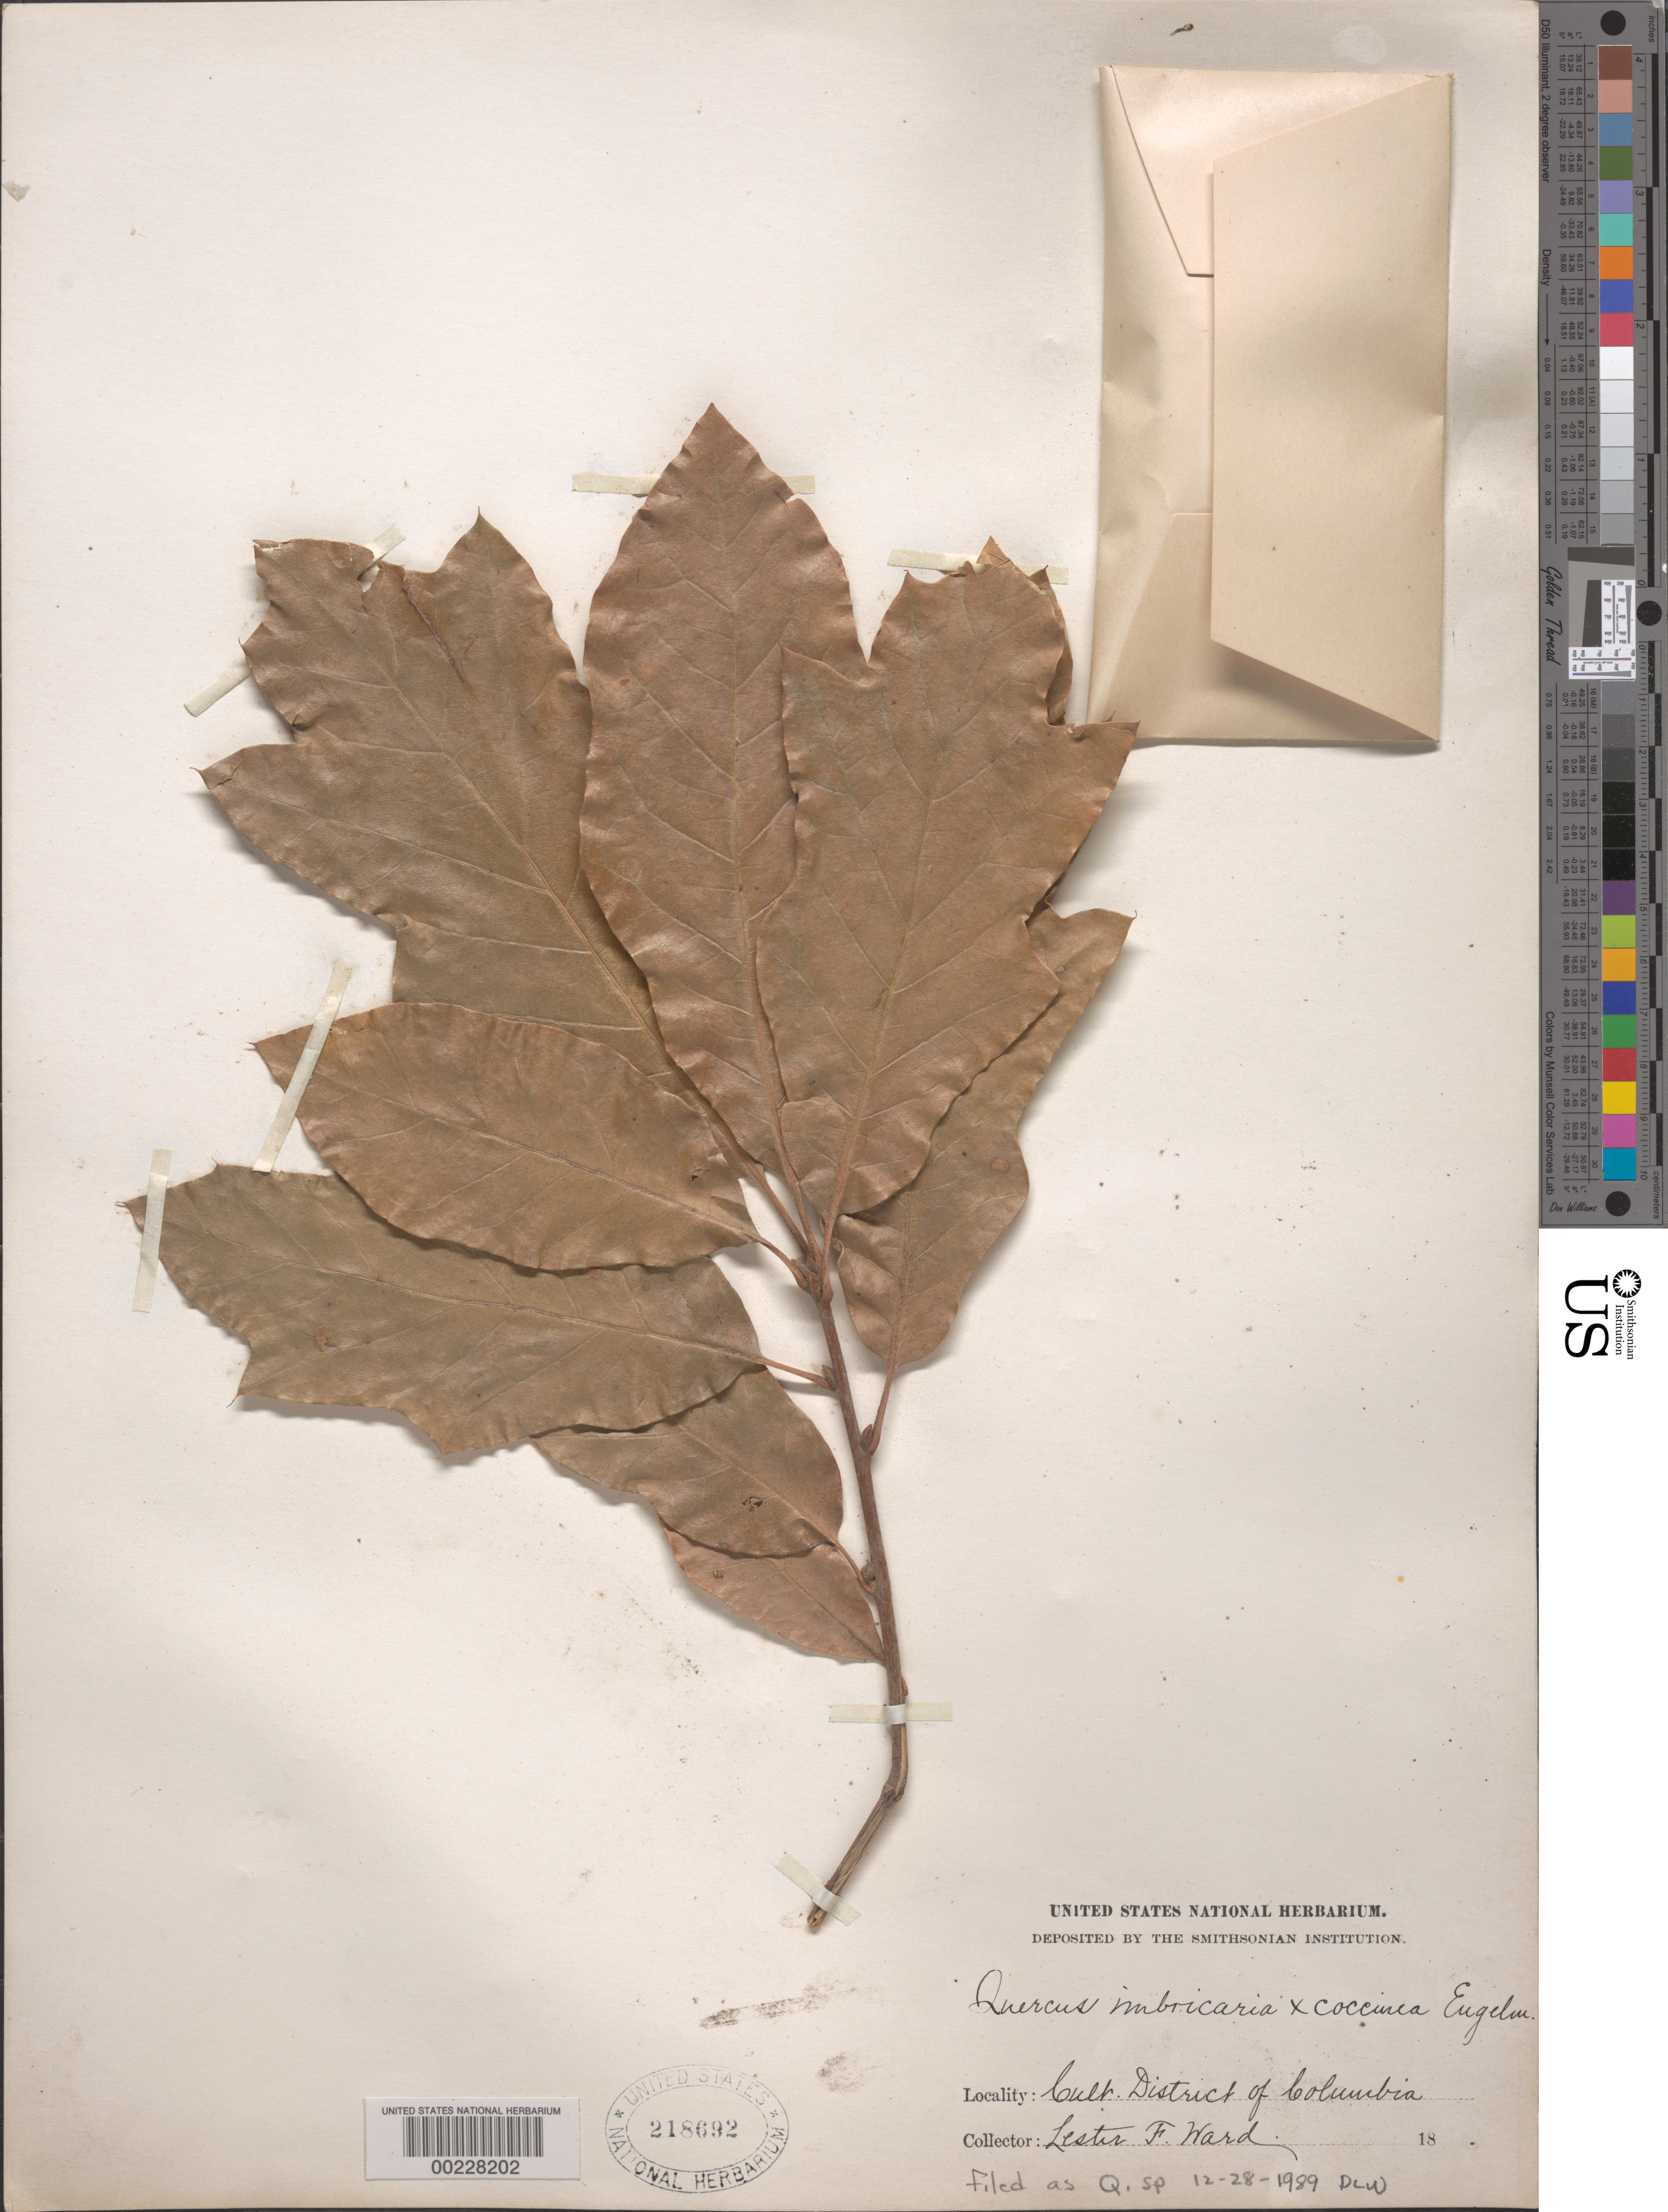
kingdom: Plantae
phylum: Tracheophyta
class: Magnoliopsida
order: Fagales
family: Fagaceae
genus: Quercus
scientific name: Quercus sp.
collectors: L. F. Ward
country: United States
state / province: District of Columbia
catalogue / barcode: US 218692